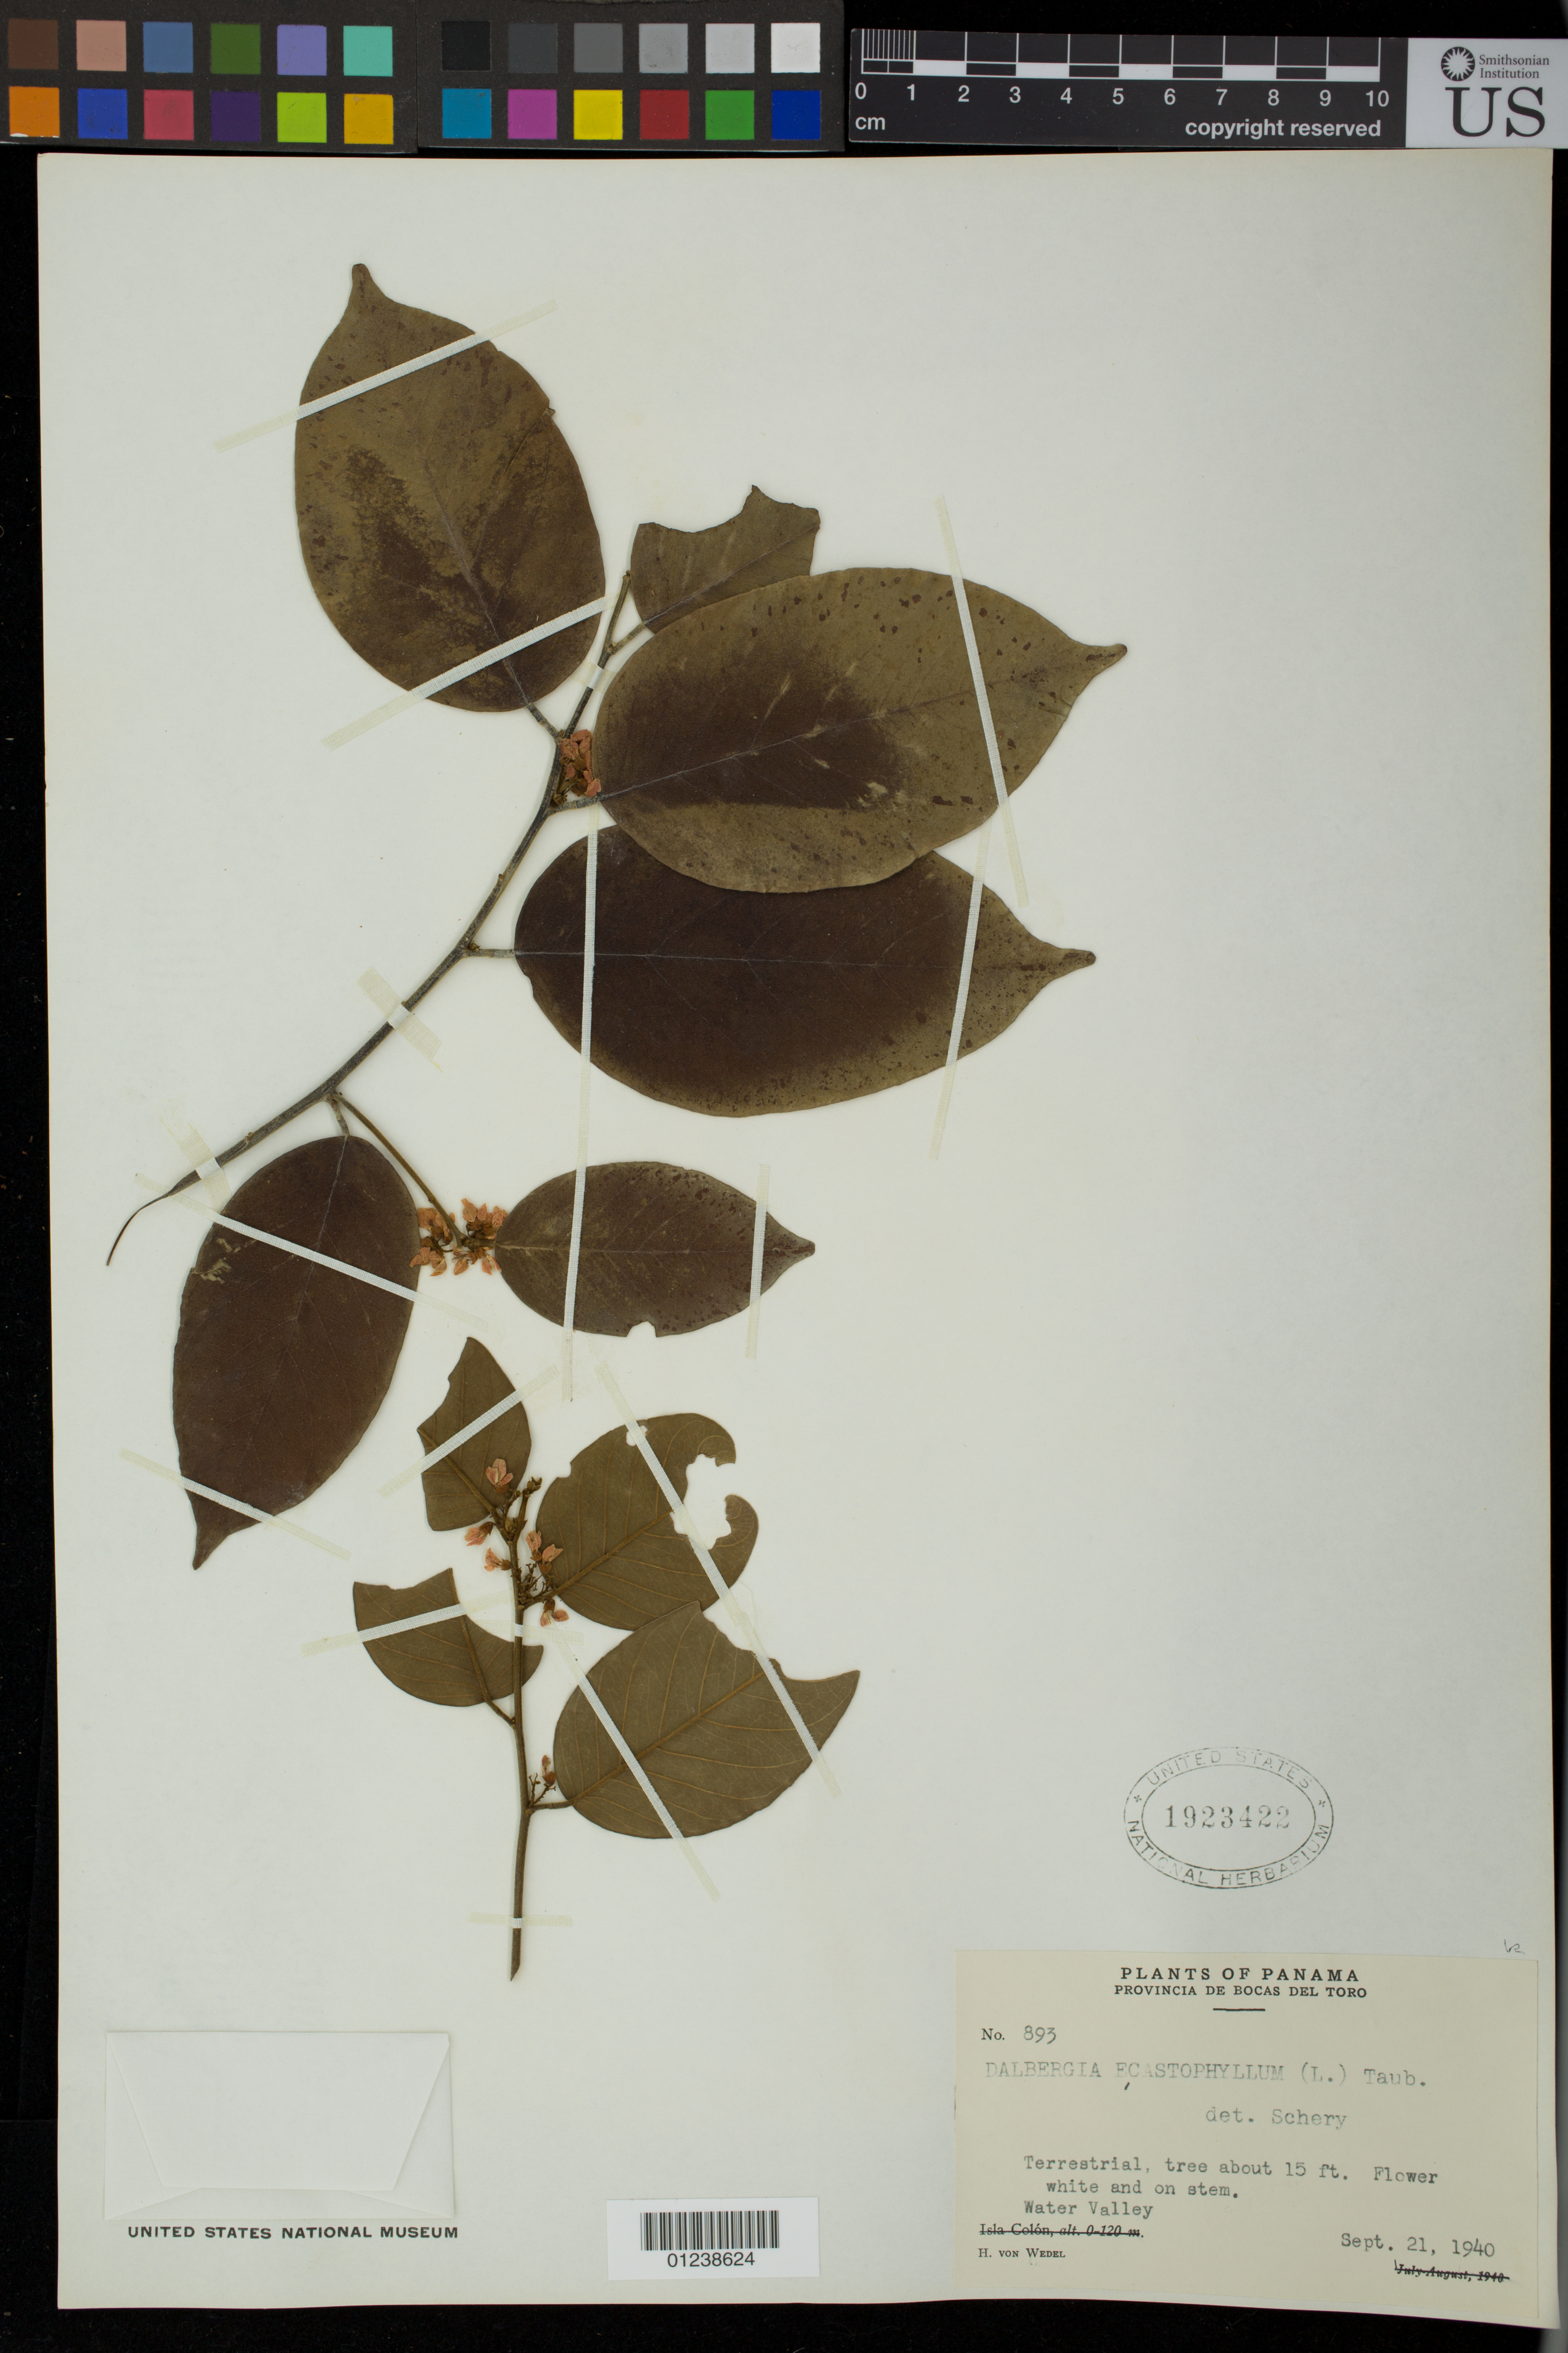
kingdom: Plantae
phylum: Tracheophyta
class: Magnoliopsida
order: Fabales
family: Fabaceae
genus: Dalbergia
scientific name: Dalbergia ecastaphyllum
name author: (L.) Taub.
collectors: H. von Wedel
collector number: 893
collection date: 1940-09-21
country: Panama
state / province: Bocas del Toro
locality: Water Valley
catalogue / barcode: US 1923422